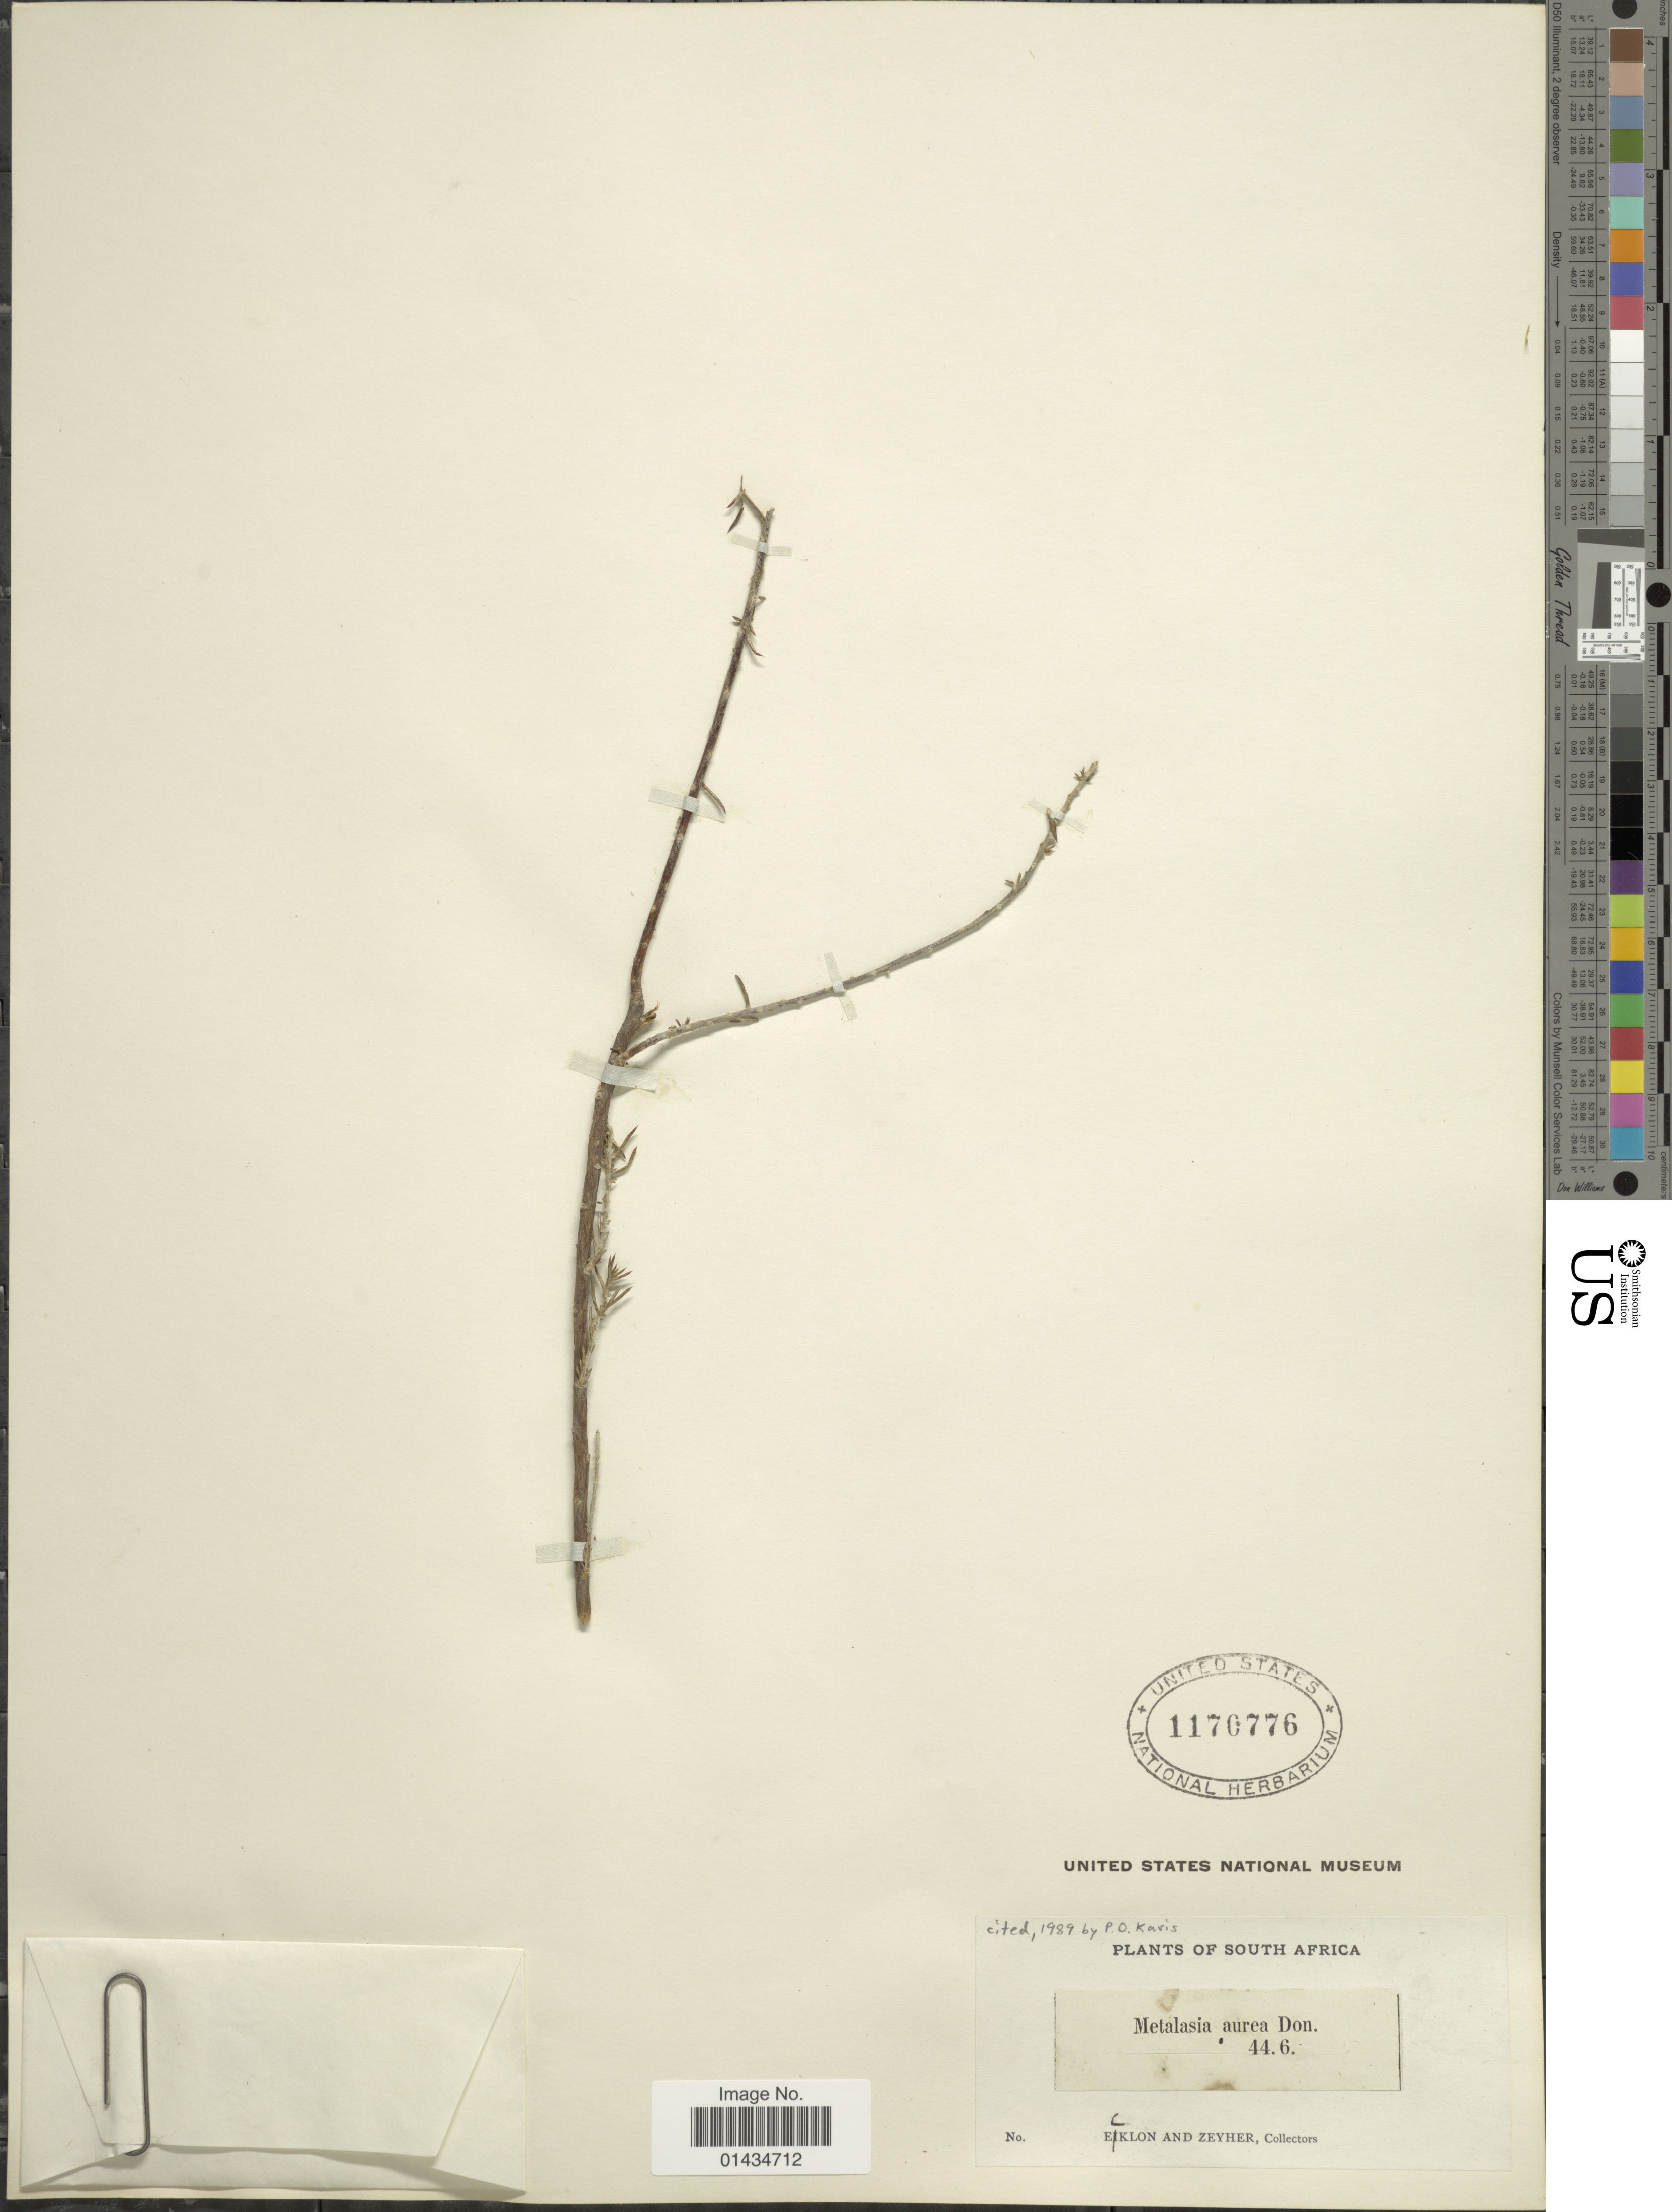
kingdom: Plantae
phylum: Tracheophyta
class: Magnoliopsida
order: Asterales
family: Asteraceae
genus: Metalasia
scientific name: Metalasia aurea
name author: D. Don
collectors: -. Ecklon & -. Zeyher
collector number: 446?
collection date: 1989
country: South Africa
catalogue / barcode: US 1170776